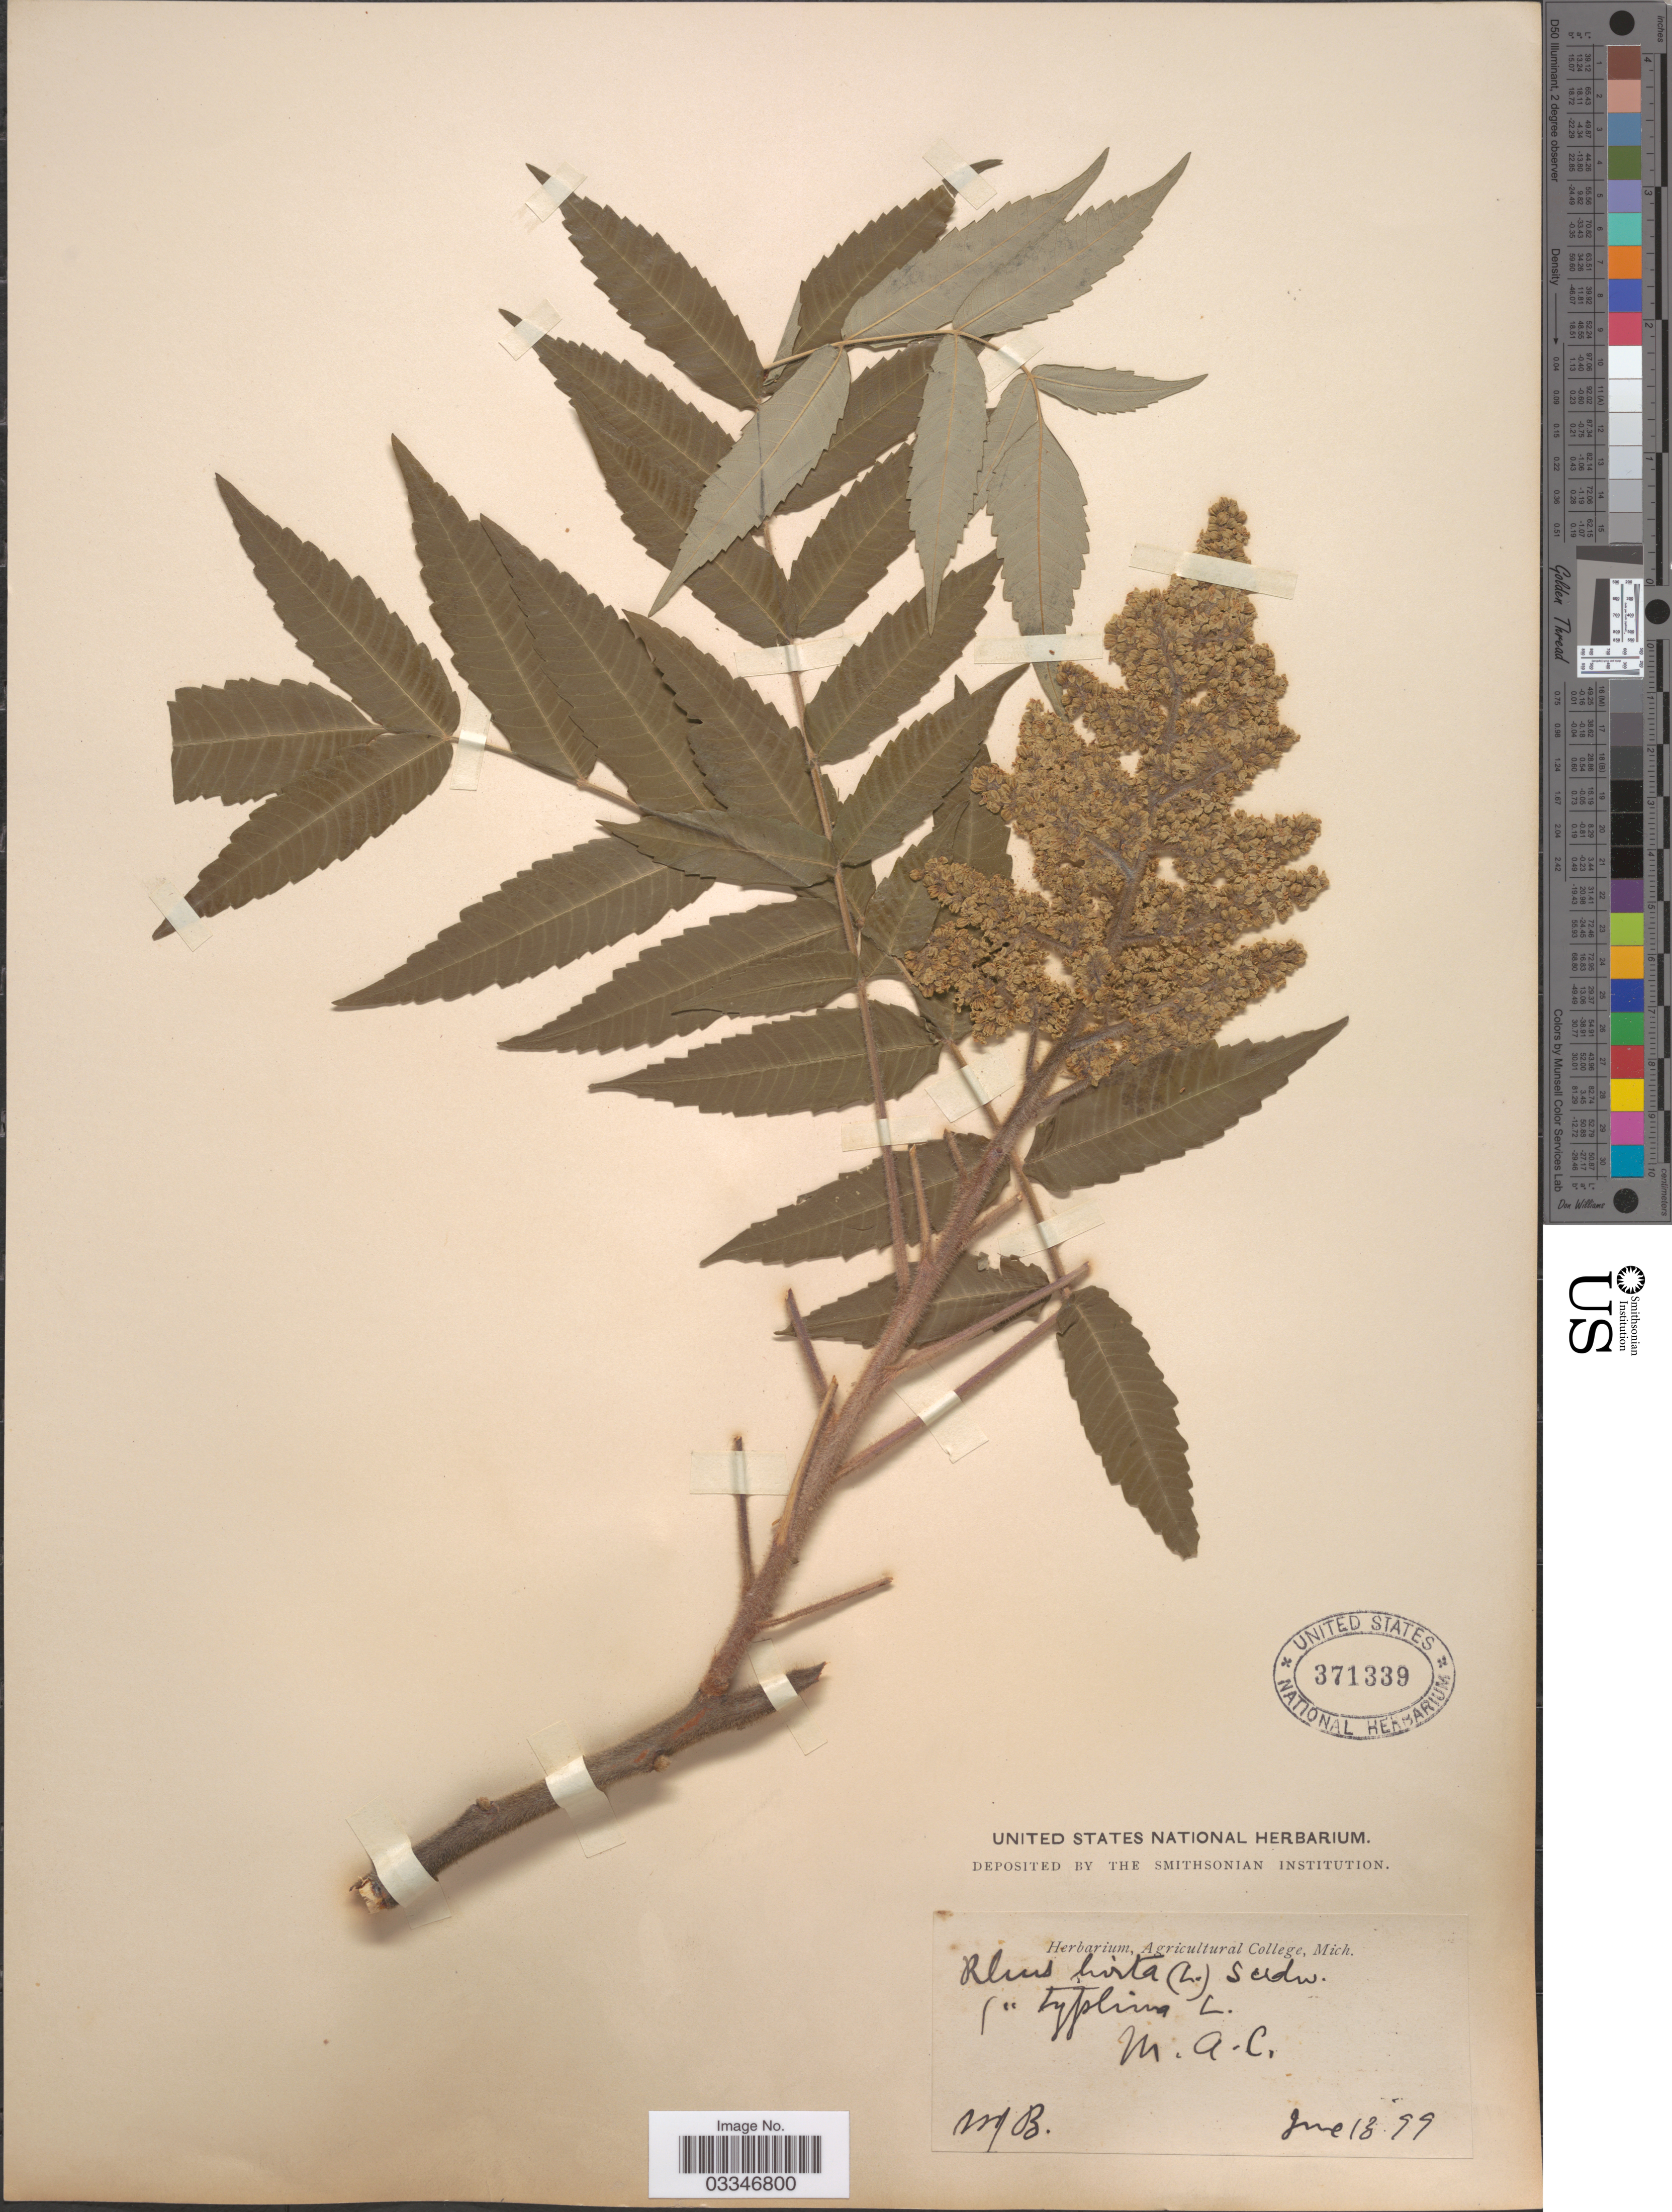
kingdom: Plantae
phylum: Tracheophyta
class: Magnoliopsida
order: Sapindales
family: Anacardiaceae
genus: Rhus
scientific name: Rhus typhina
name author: L.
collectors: W.J.B.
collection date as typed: Transcribed d/m/y: 13/6/99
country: United States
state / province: Michigan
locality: M.A.C.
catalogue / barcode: US 371339